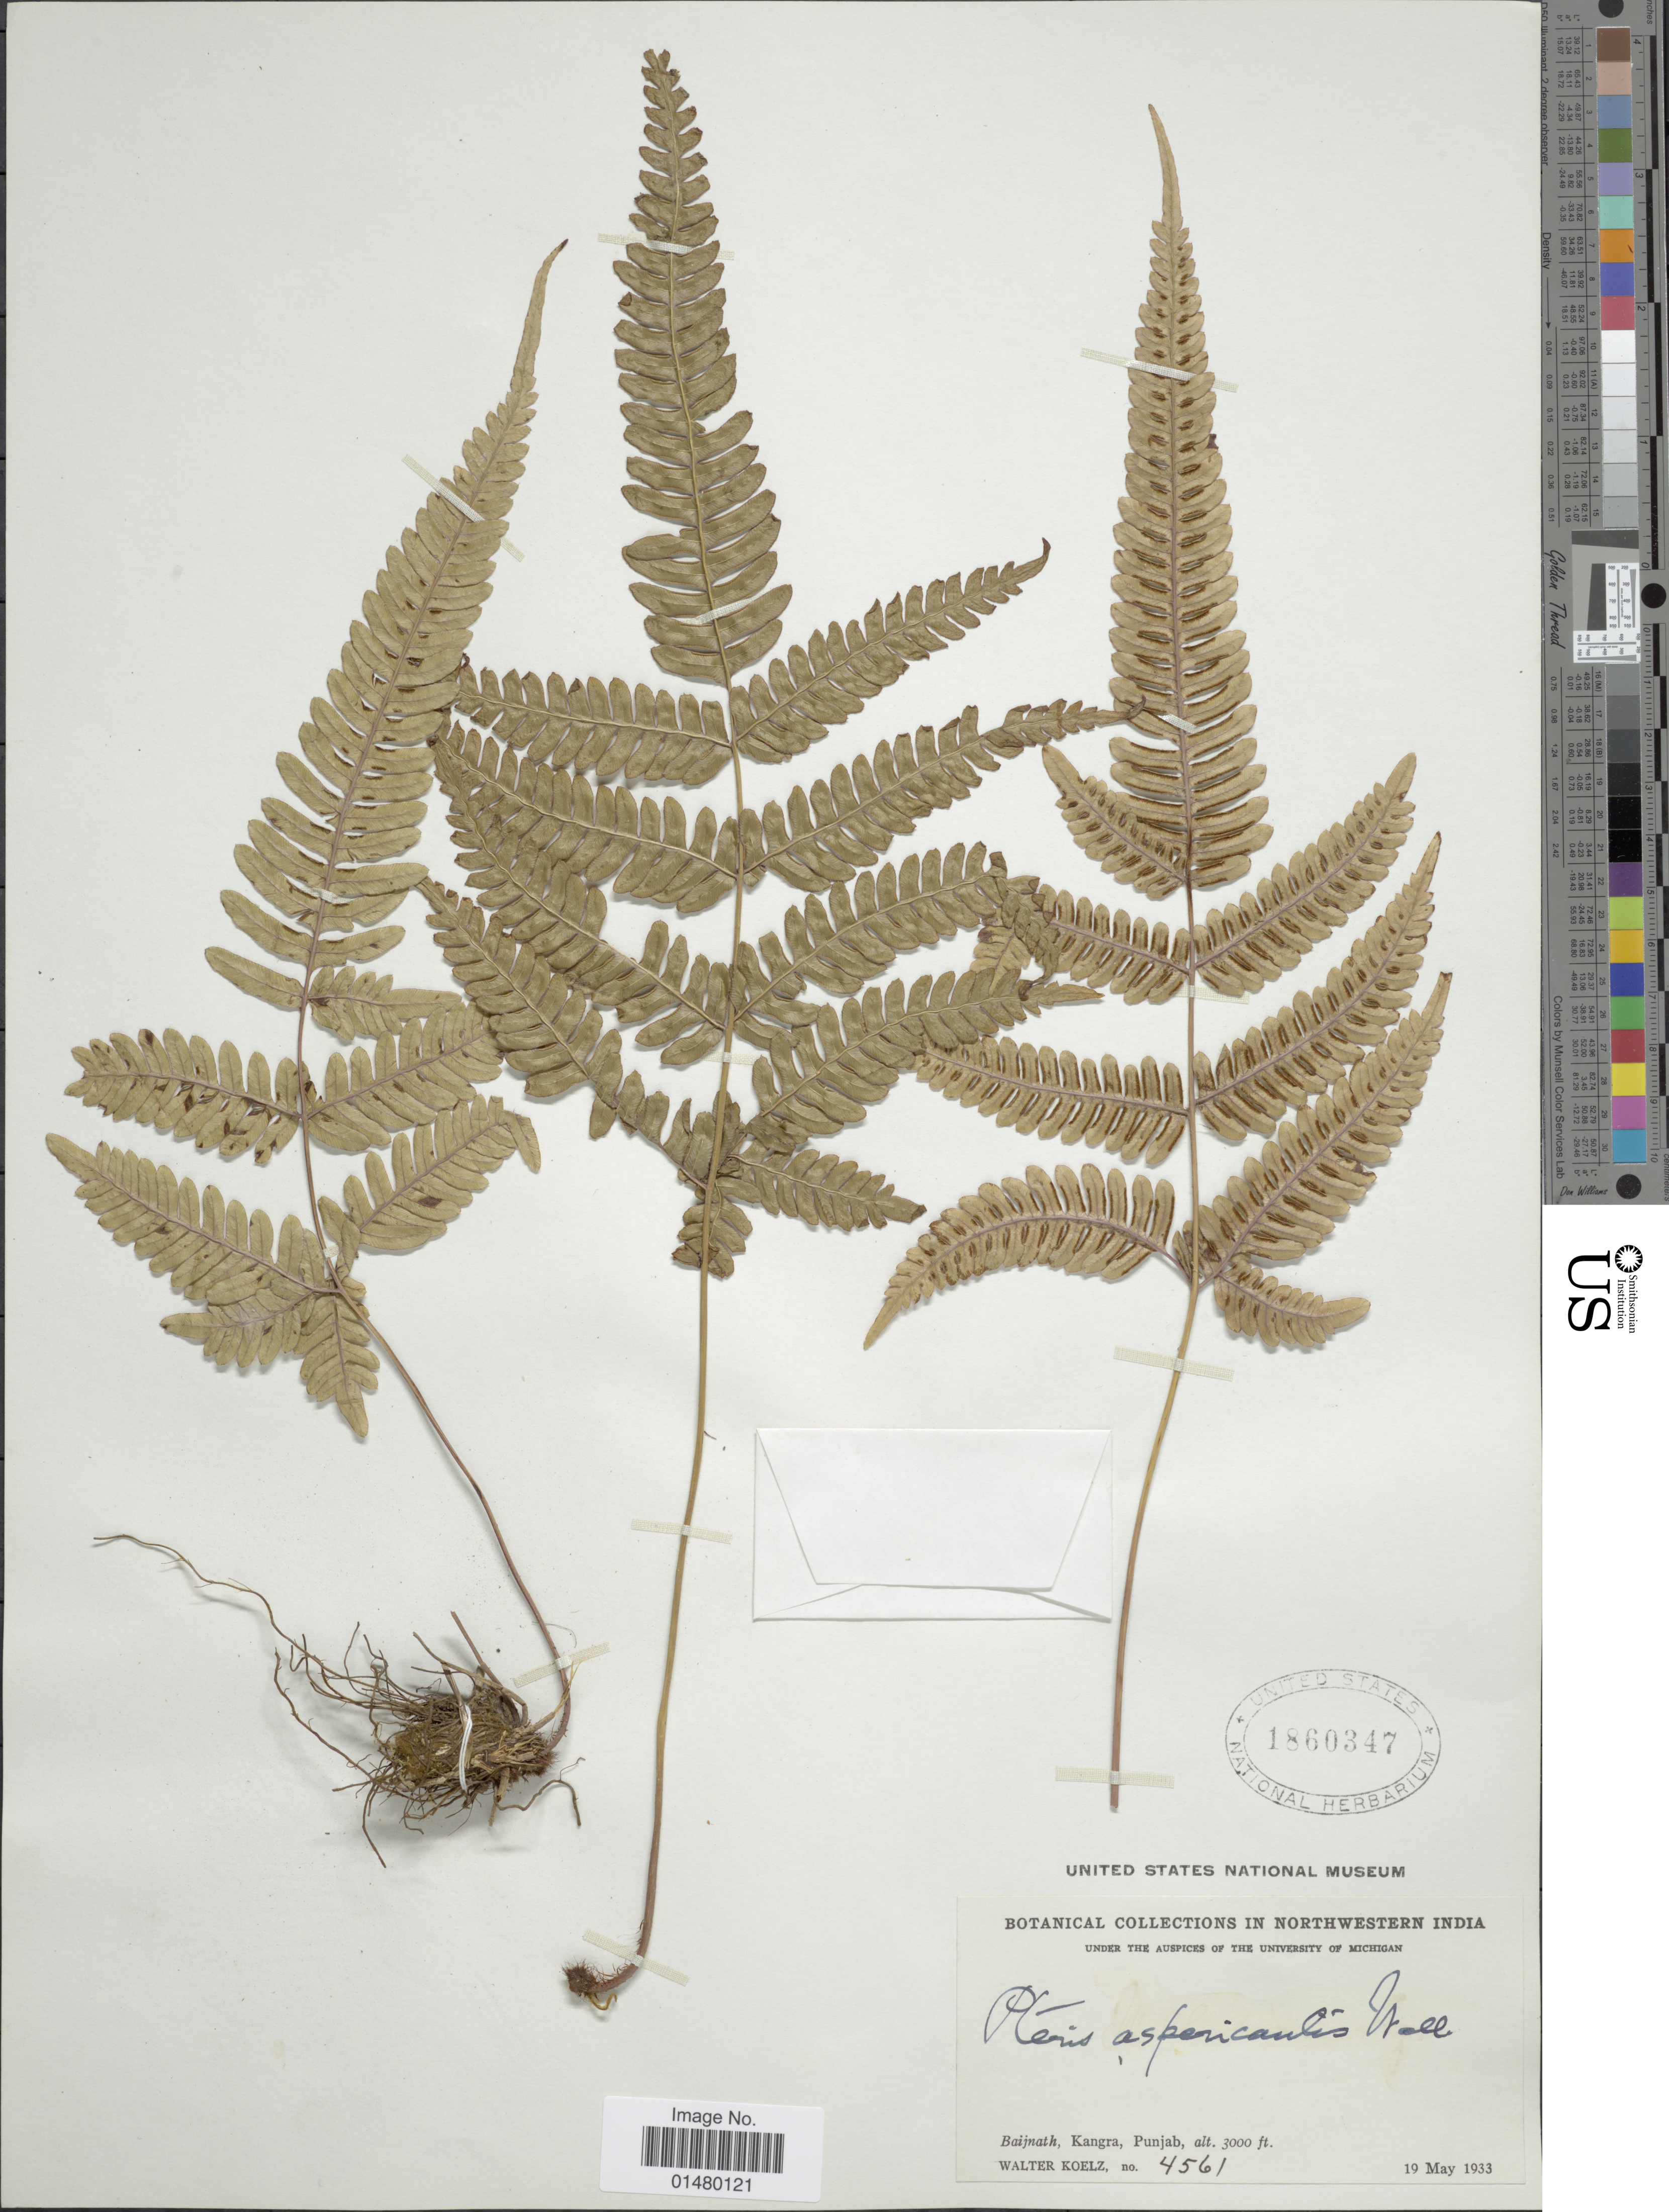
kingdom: Plantae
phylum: Tracheophyta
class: Polypodiopsida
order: Polypodiales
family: Pteridaceae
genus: Pteris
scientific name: Pteris aspericaulis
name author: Wall. ex Hieron.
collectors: W. N. Koelz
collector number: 4561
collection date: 1933-05-19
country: India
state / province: Himachal Pradesh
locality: In northwestern India, Baijnath, Kangra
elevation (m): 914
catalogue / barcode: US 1860347